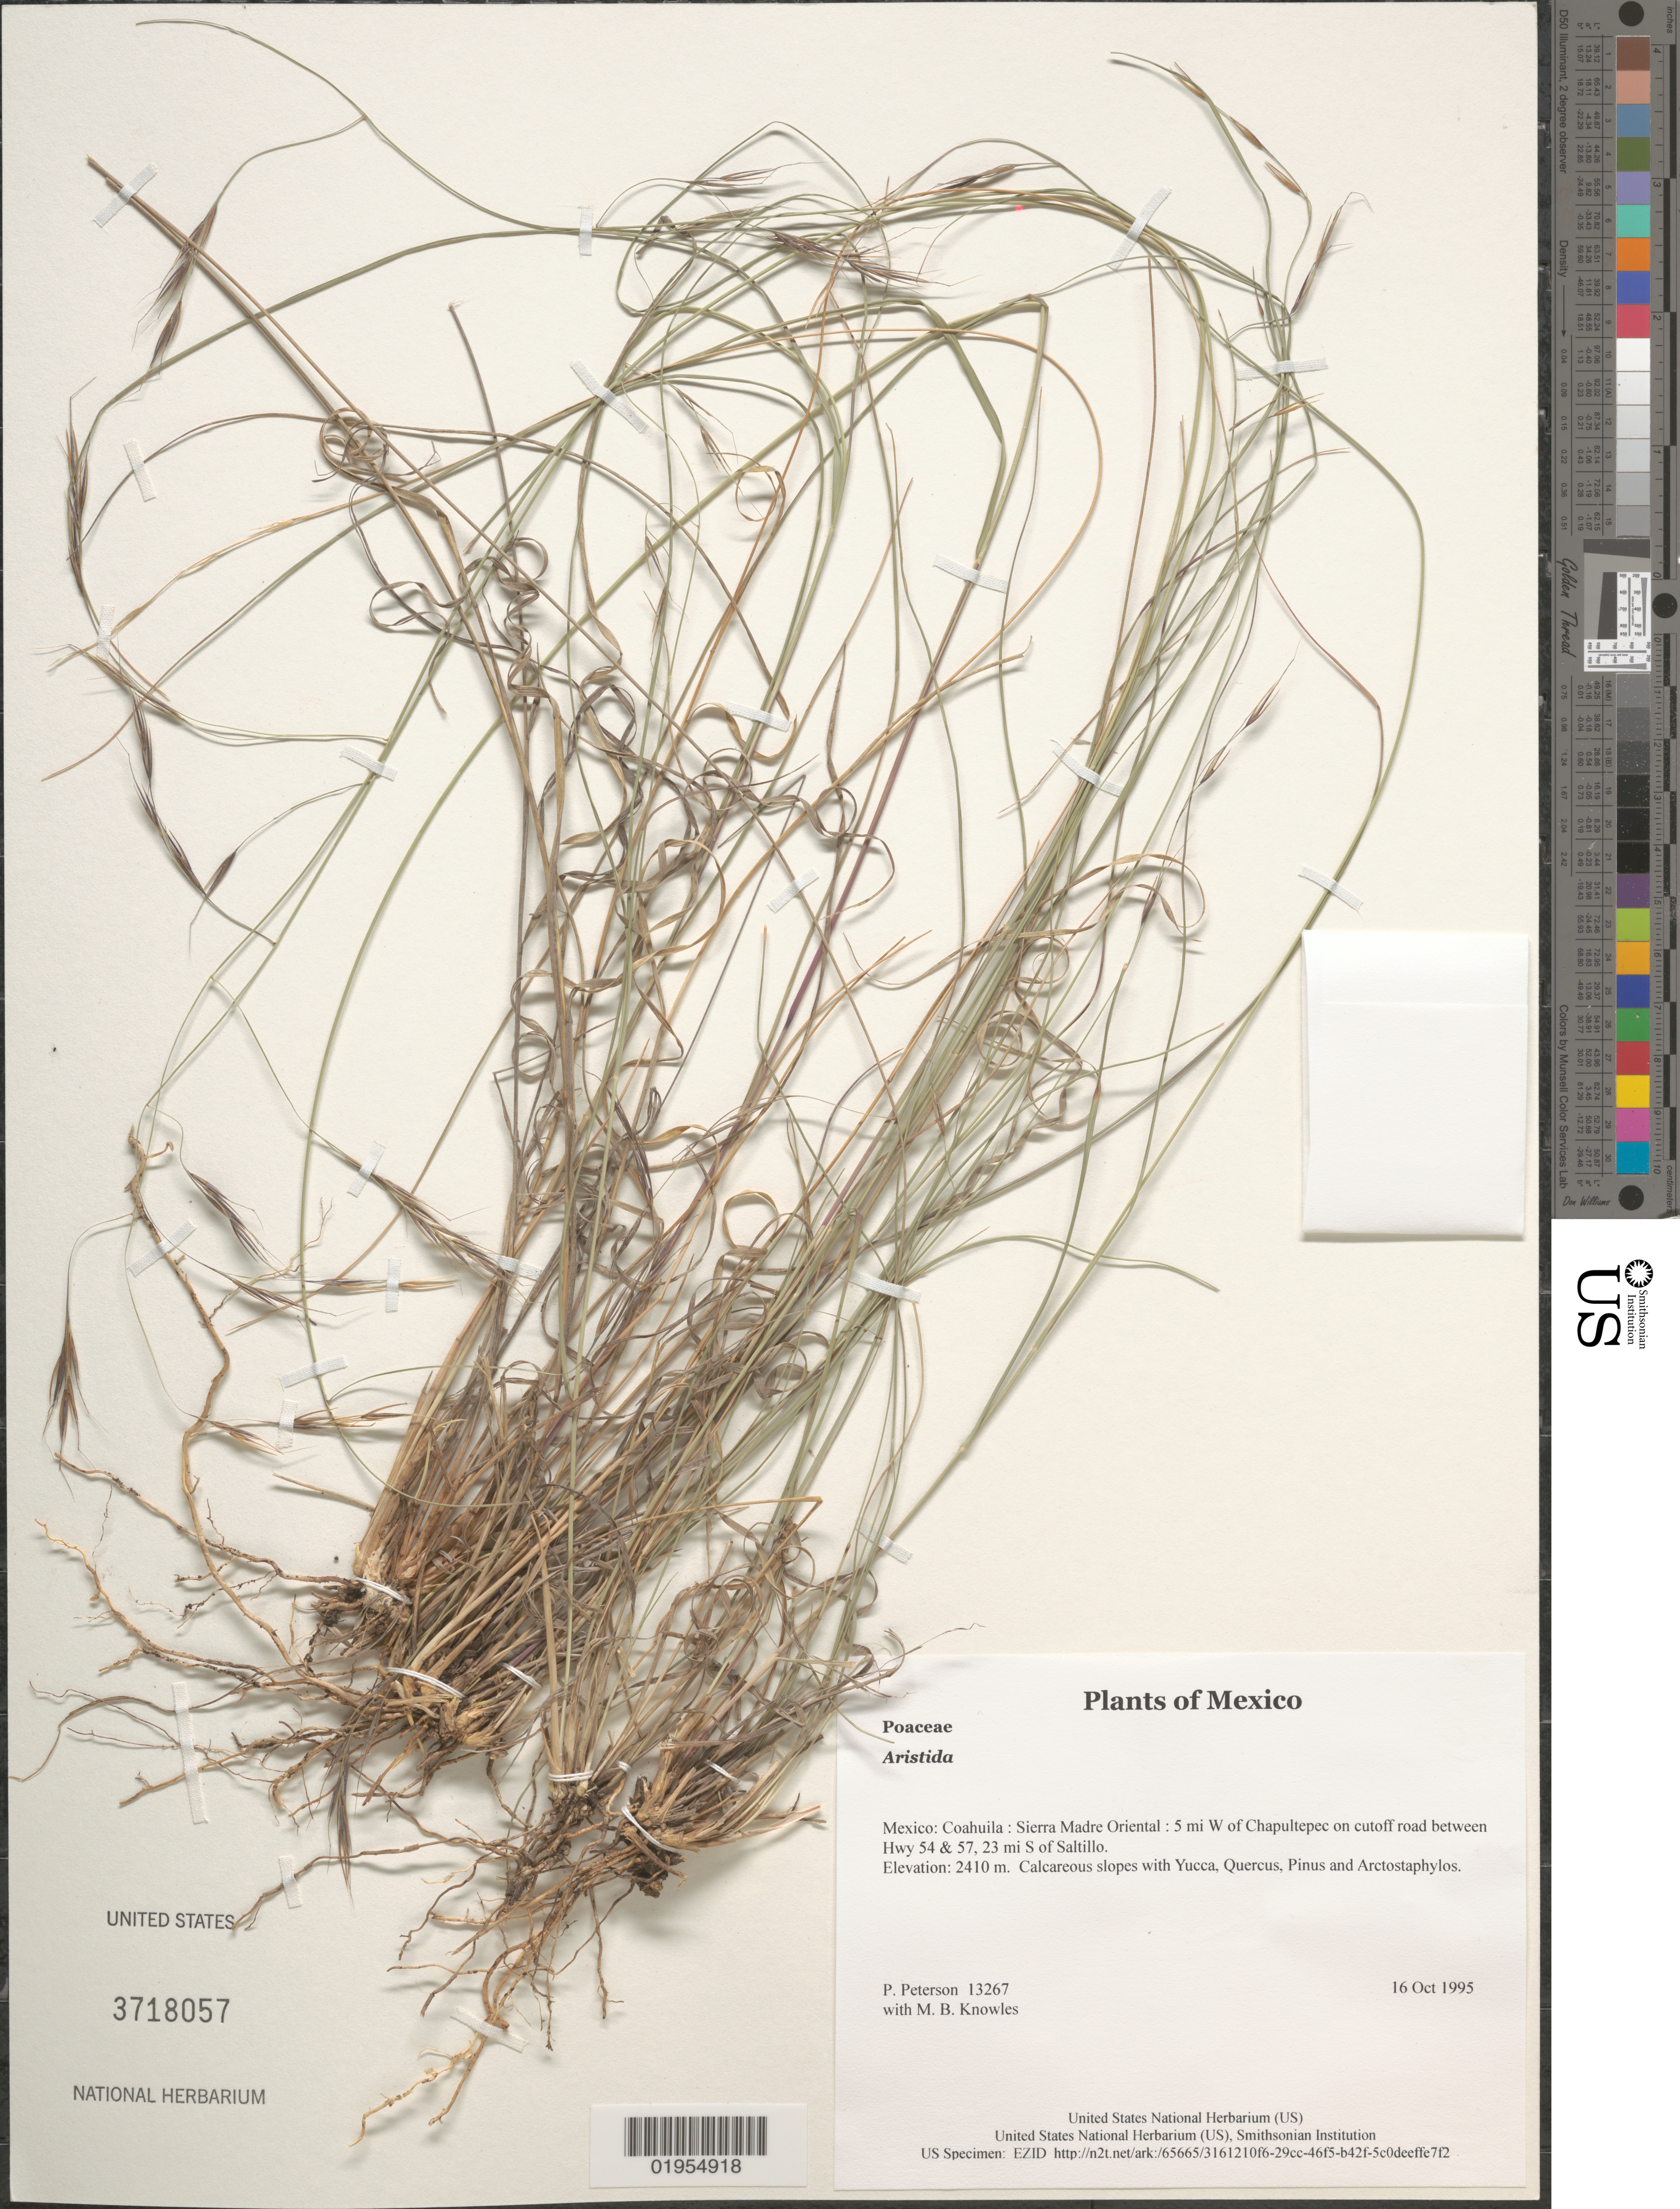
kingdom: Plantae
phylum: Tracheophyta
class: Liliopsida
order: Poales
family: Poaceae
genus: Aristida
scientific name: Aristida sp.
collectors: P. M. Peterson & M. B. Knowles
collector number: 13267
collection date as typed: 16 Oct 1995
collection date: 1995-10-16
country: Mexico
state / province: Coahuila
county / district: Sierra Madre Oriental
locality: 5 mi W of Chapultepec on cutoff road between Hwy 54 & 57, 23 mi S of Saltillo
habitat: Calcareous slopes with Yucca, Quercus, Pinus and Arctostaphylos.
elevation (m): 2410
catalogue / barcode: US 3718057